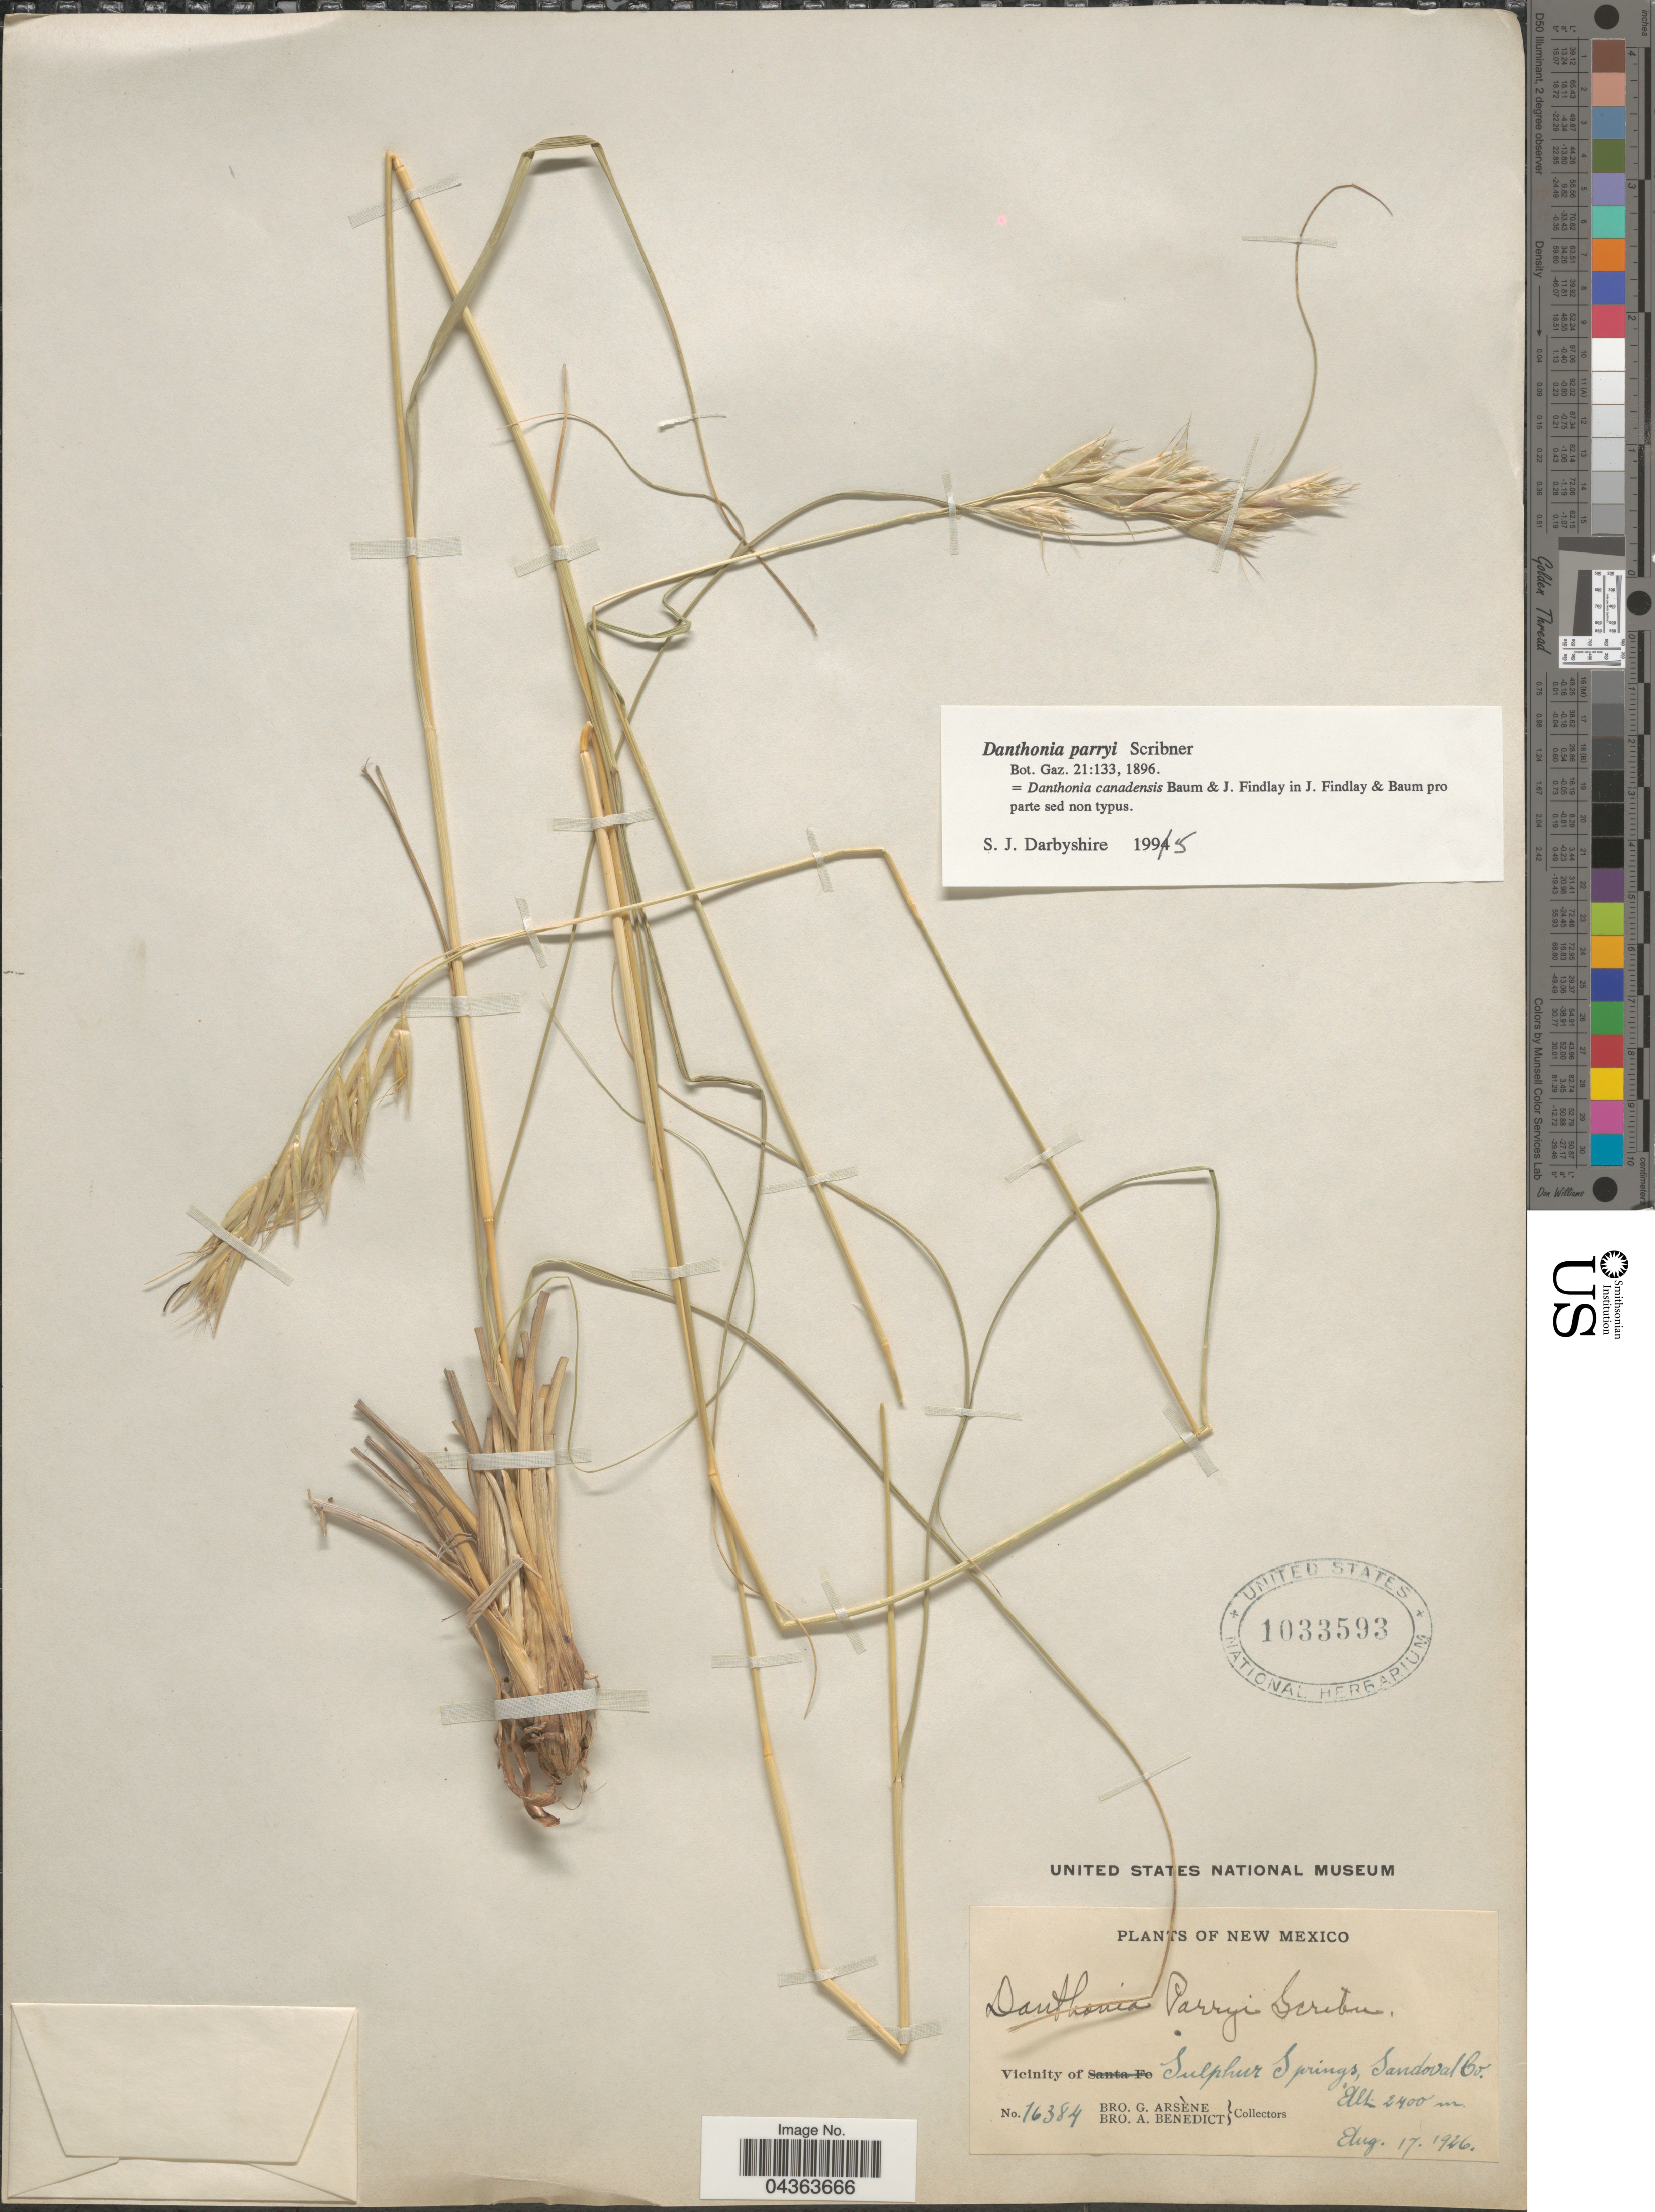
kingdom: Plantae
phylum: Tracheophyta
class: Liliopsida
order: Poales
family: Poaceae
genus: Danthonia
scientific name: Danthonia parryi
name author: Scribn.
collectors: Bro. G. Arsène & Bro. A. Benedict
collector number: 16384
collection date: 1926-08-17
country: United States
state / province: New Mexico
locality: Vicinity of Sulphur Springs, Sandoval Co.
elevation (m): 2400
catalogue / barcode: US 1033593